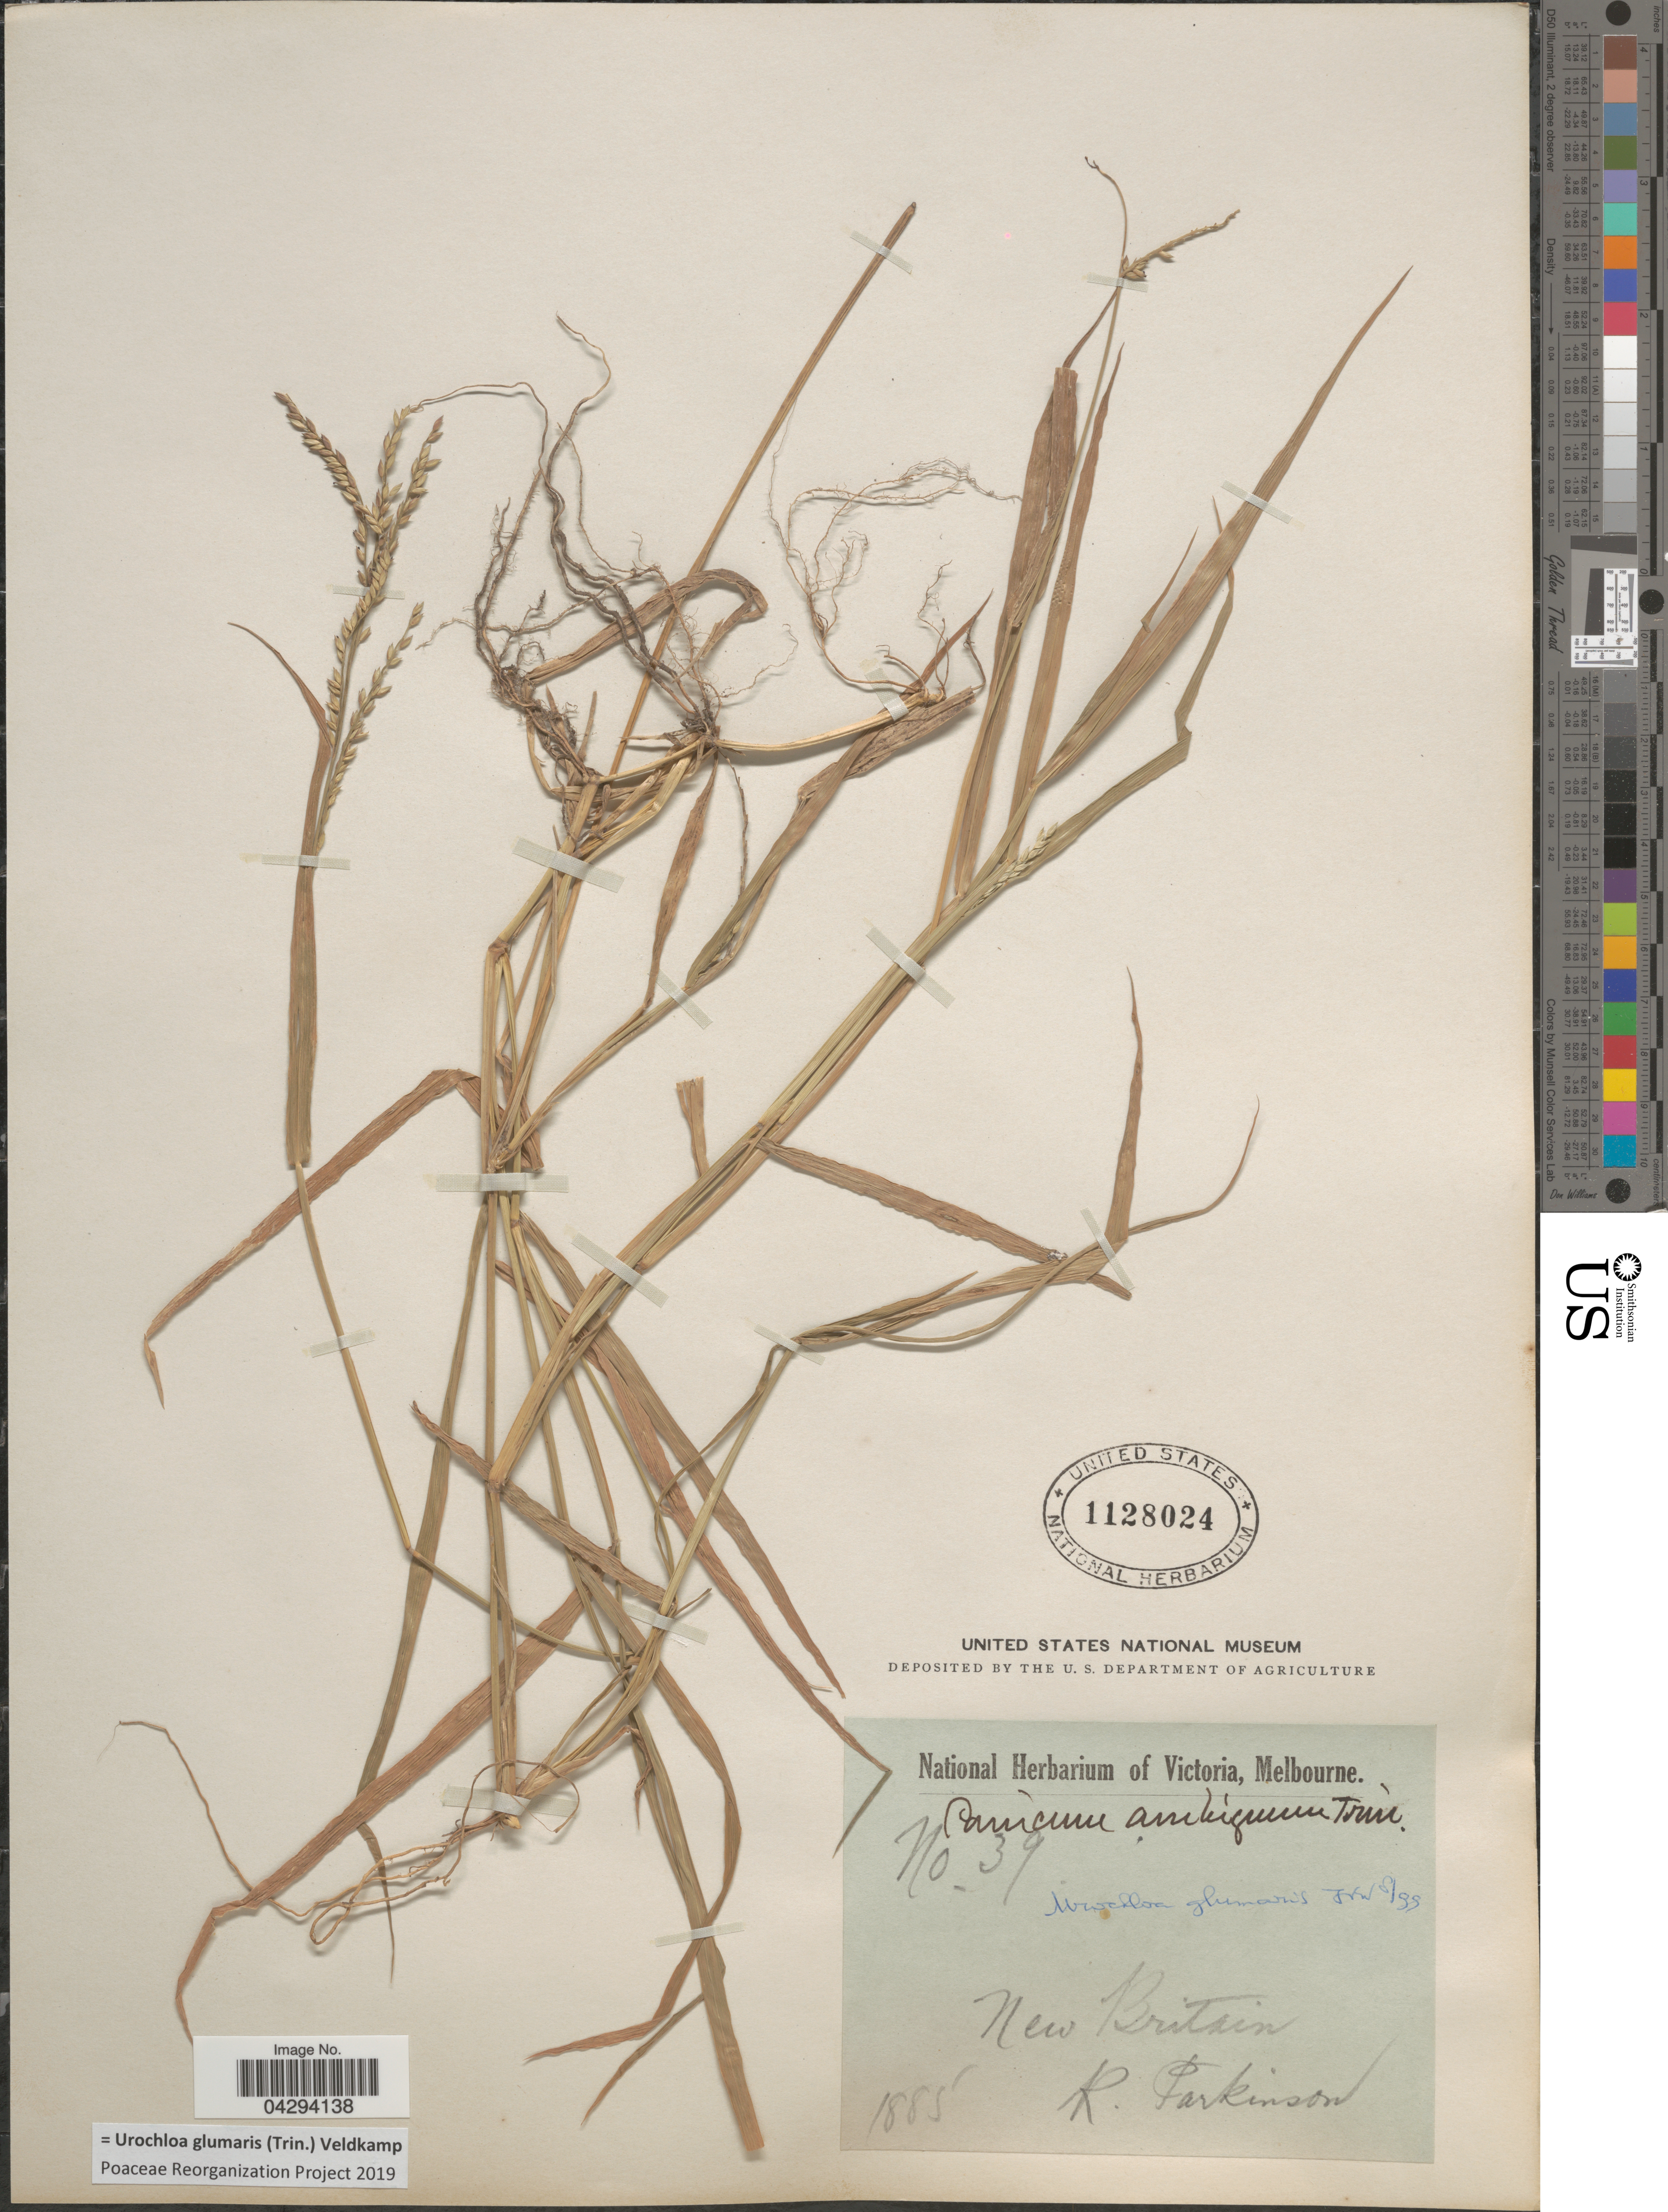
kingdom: Plantae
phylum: Tracheophyta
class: Liliopsida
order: Poales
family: Poaceae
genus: Urochloa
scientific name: Urochloa glumaris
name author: (Trin.) Veldkamp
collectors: R. Parkinson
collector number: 39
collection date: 1885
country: Papua New Guinea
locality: New Britain.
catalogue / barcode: US 1128024